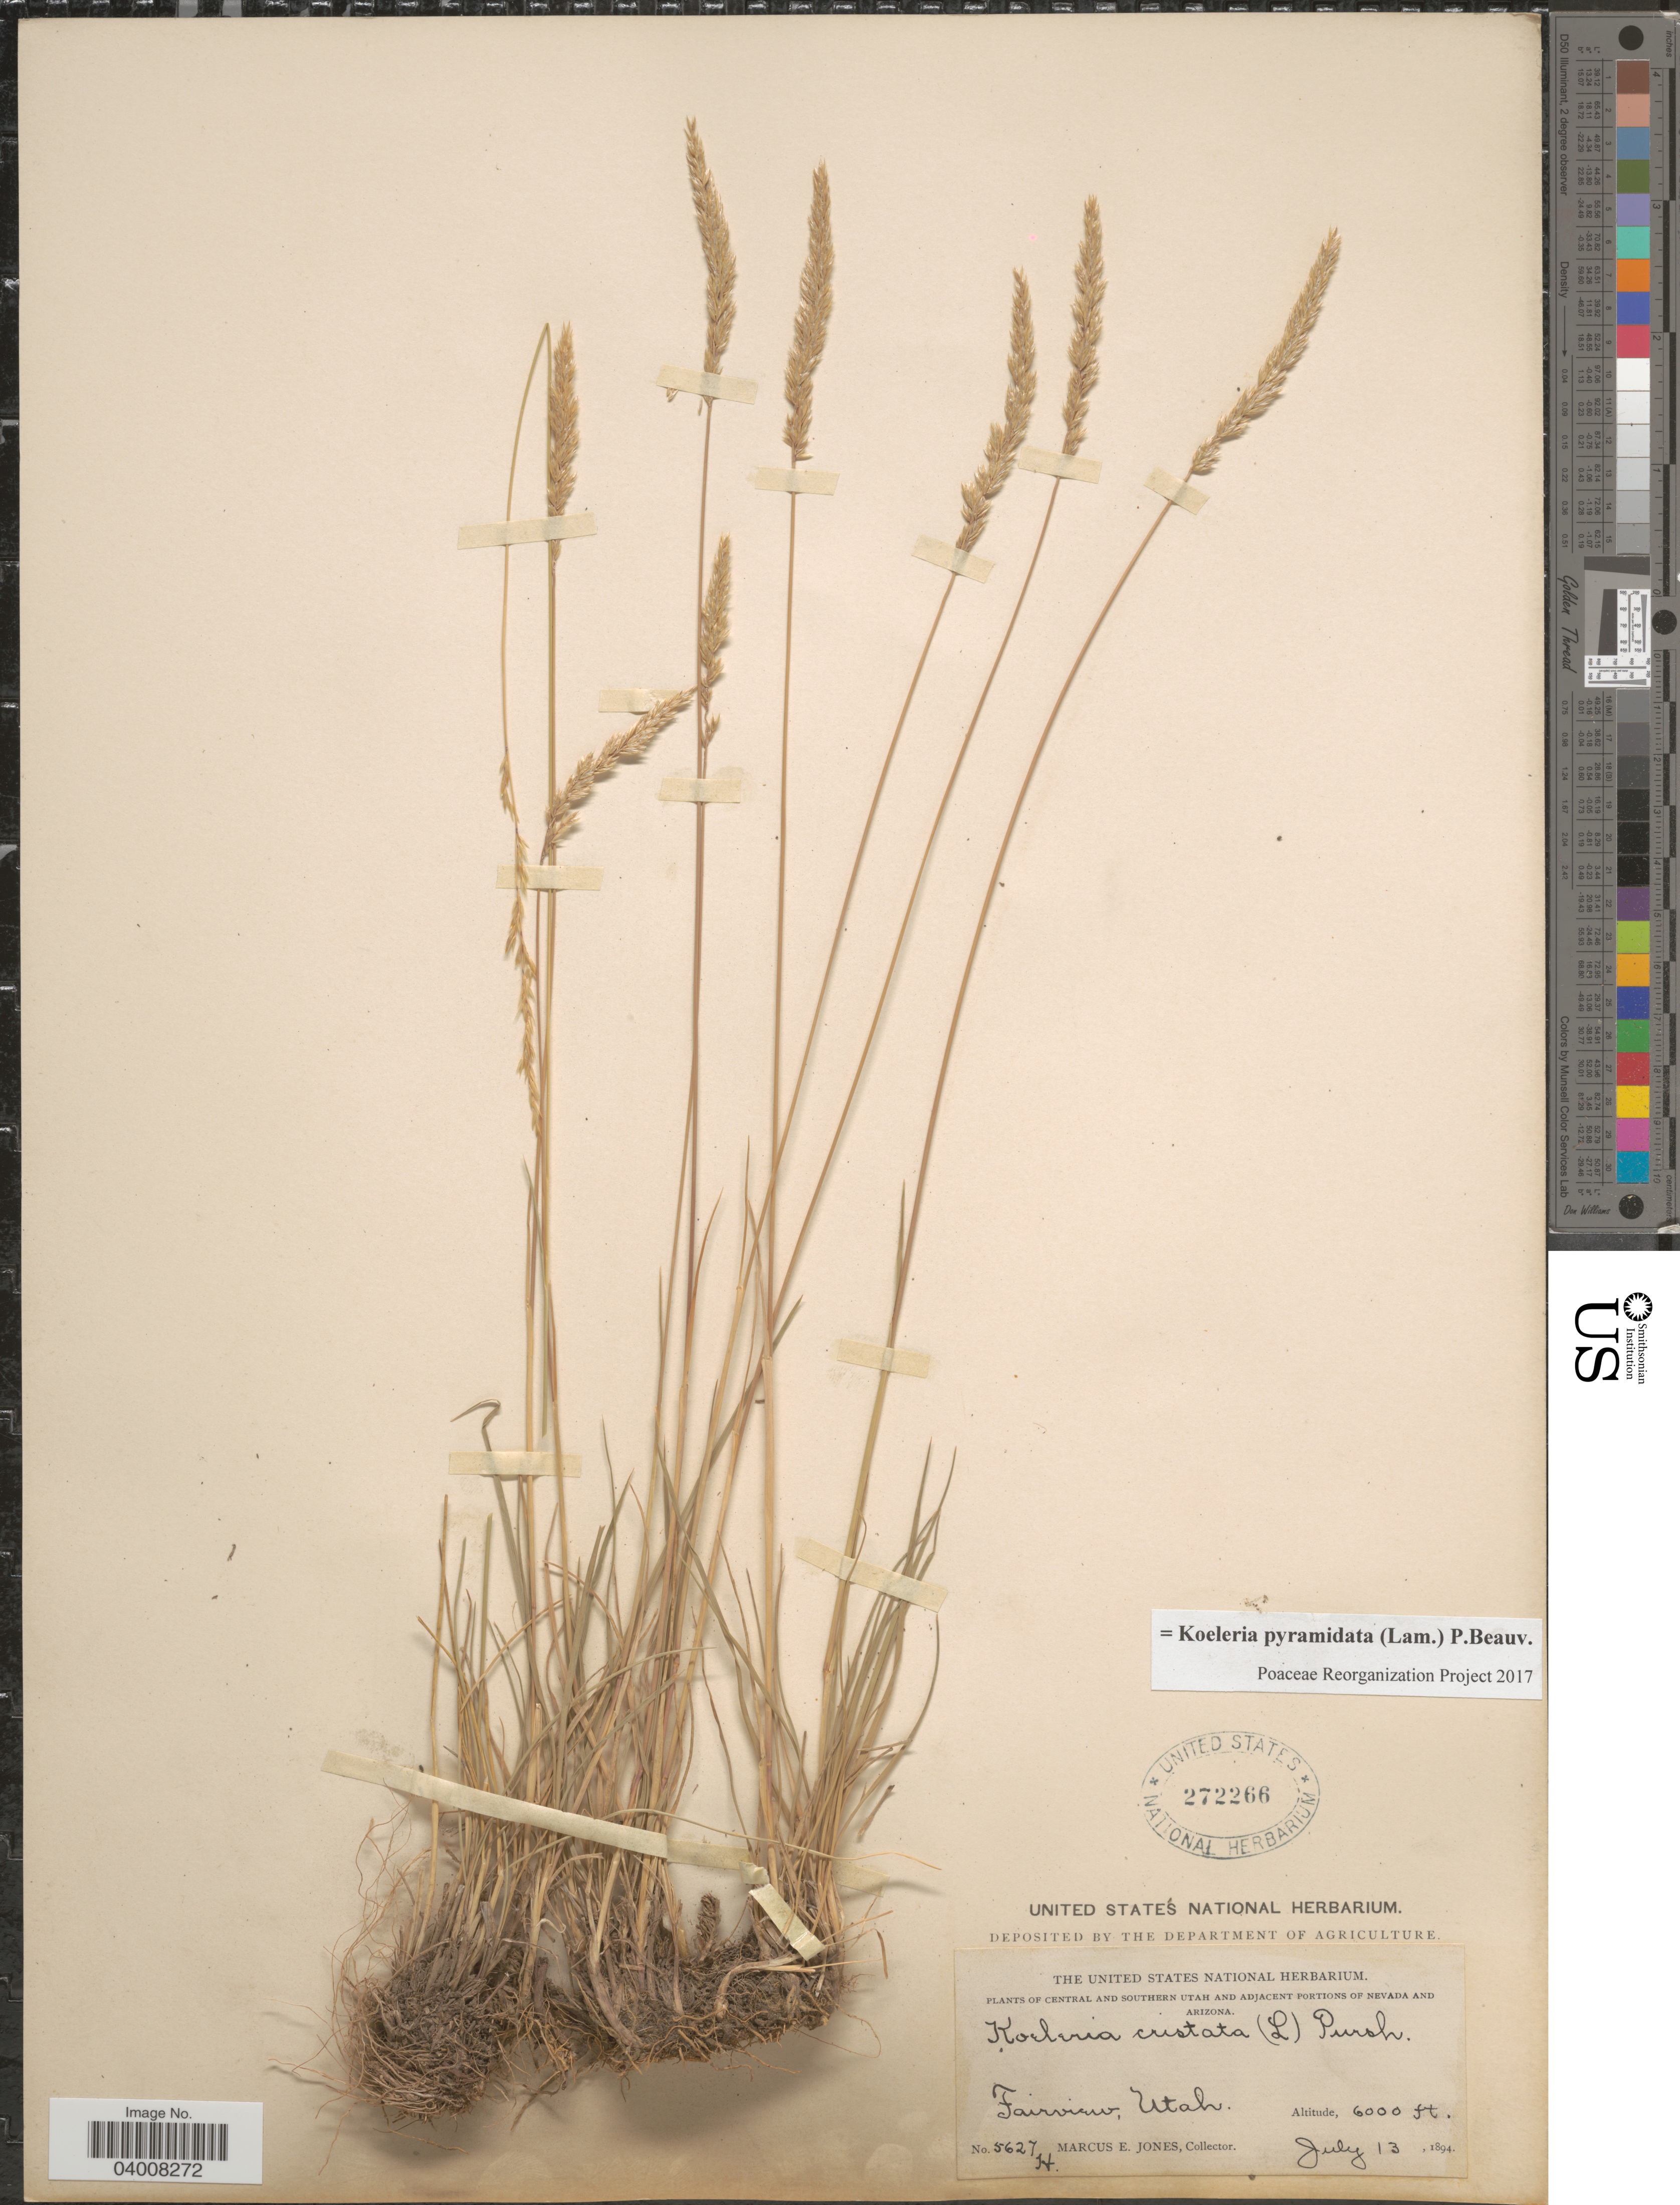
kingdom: Plantae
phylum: Tracheophyta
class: Liliopsida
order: Poales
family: Poaceae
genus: Koeleria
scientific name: Koeleria pyramidata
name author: (Lam.) P. Beauv.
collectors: M. E. Jones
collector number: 5627 H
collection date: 1894-07-13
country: United States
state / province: Utah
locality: Central and Southern Utah. Fairview.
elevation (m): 1829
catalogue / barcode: US 272266